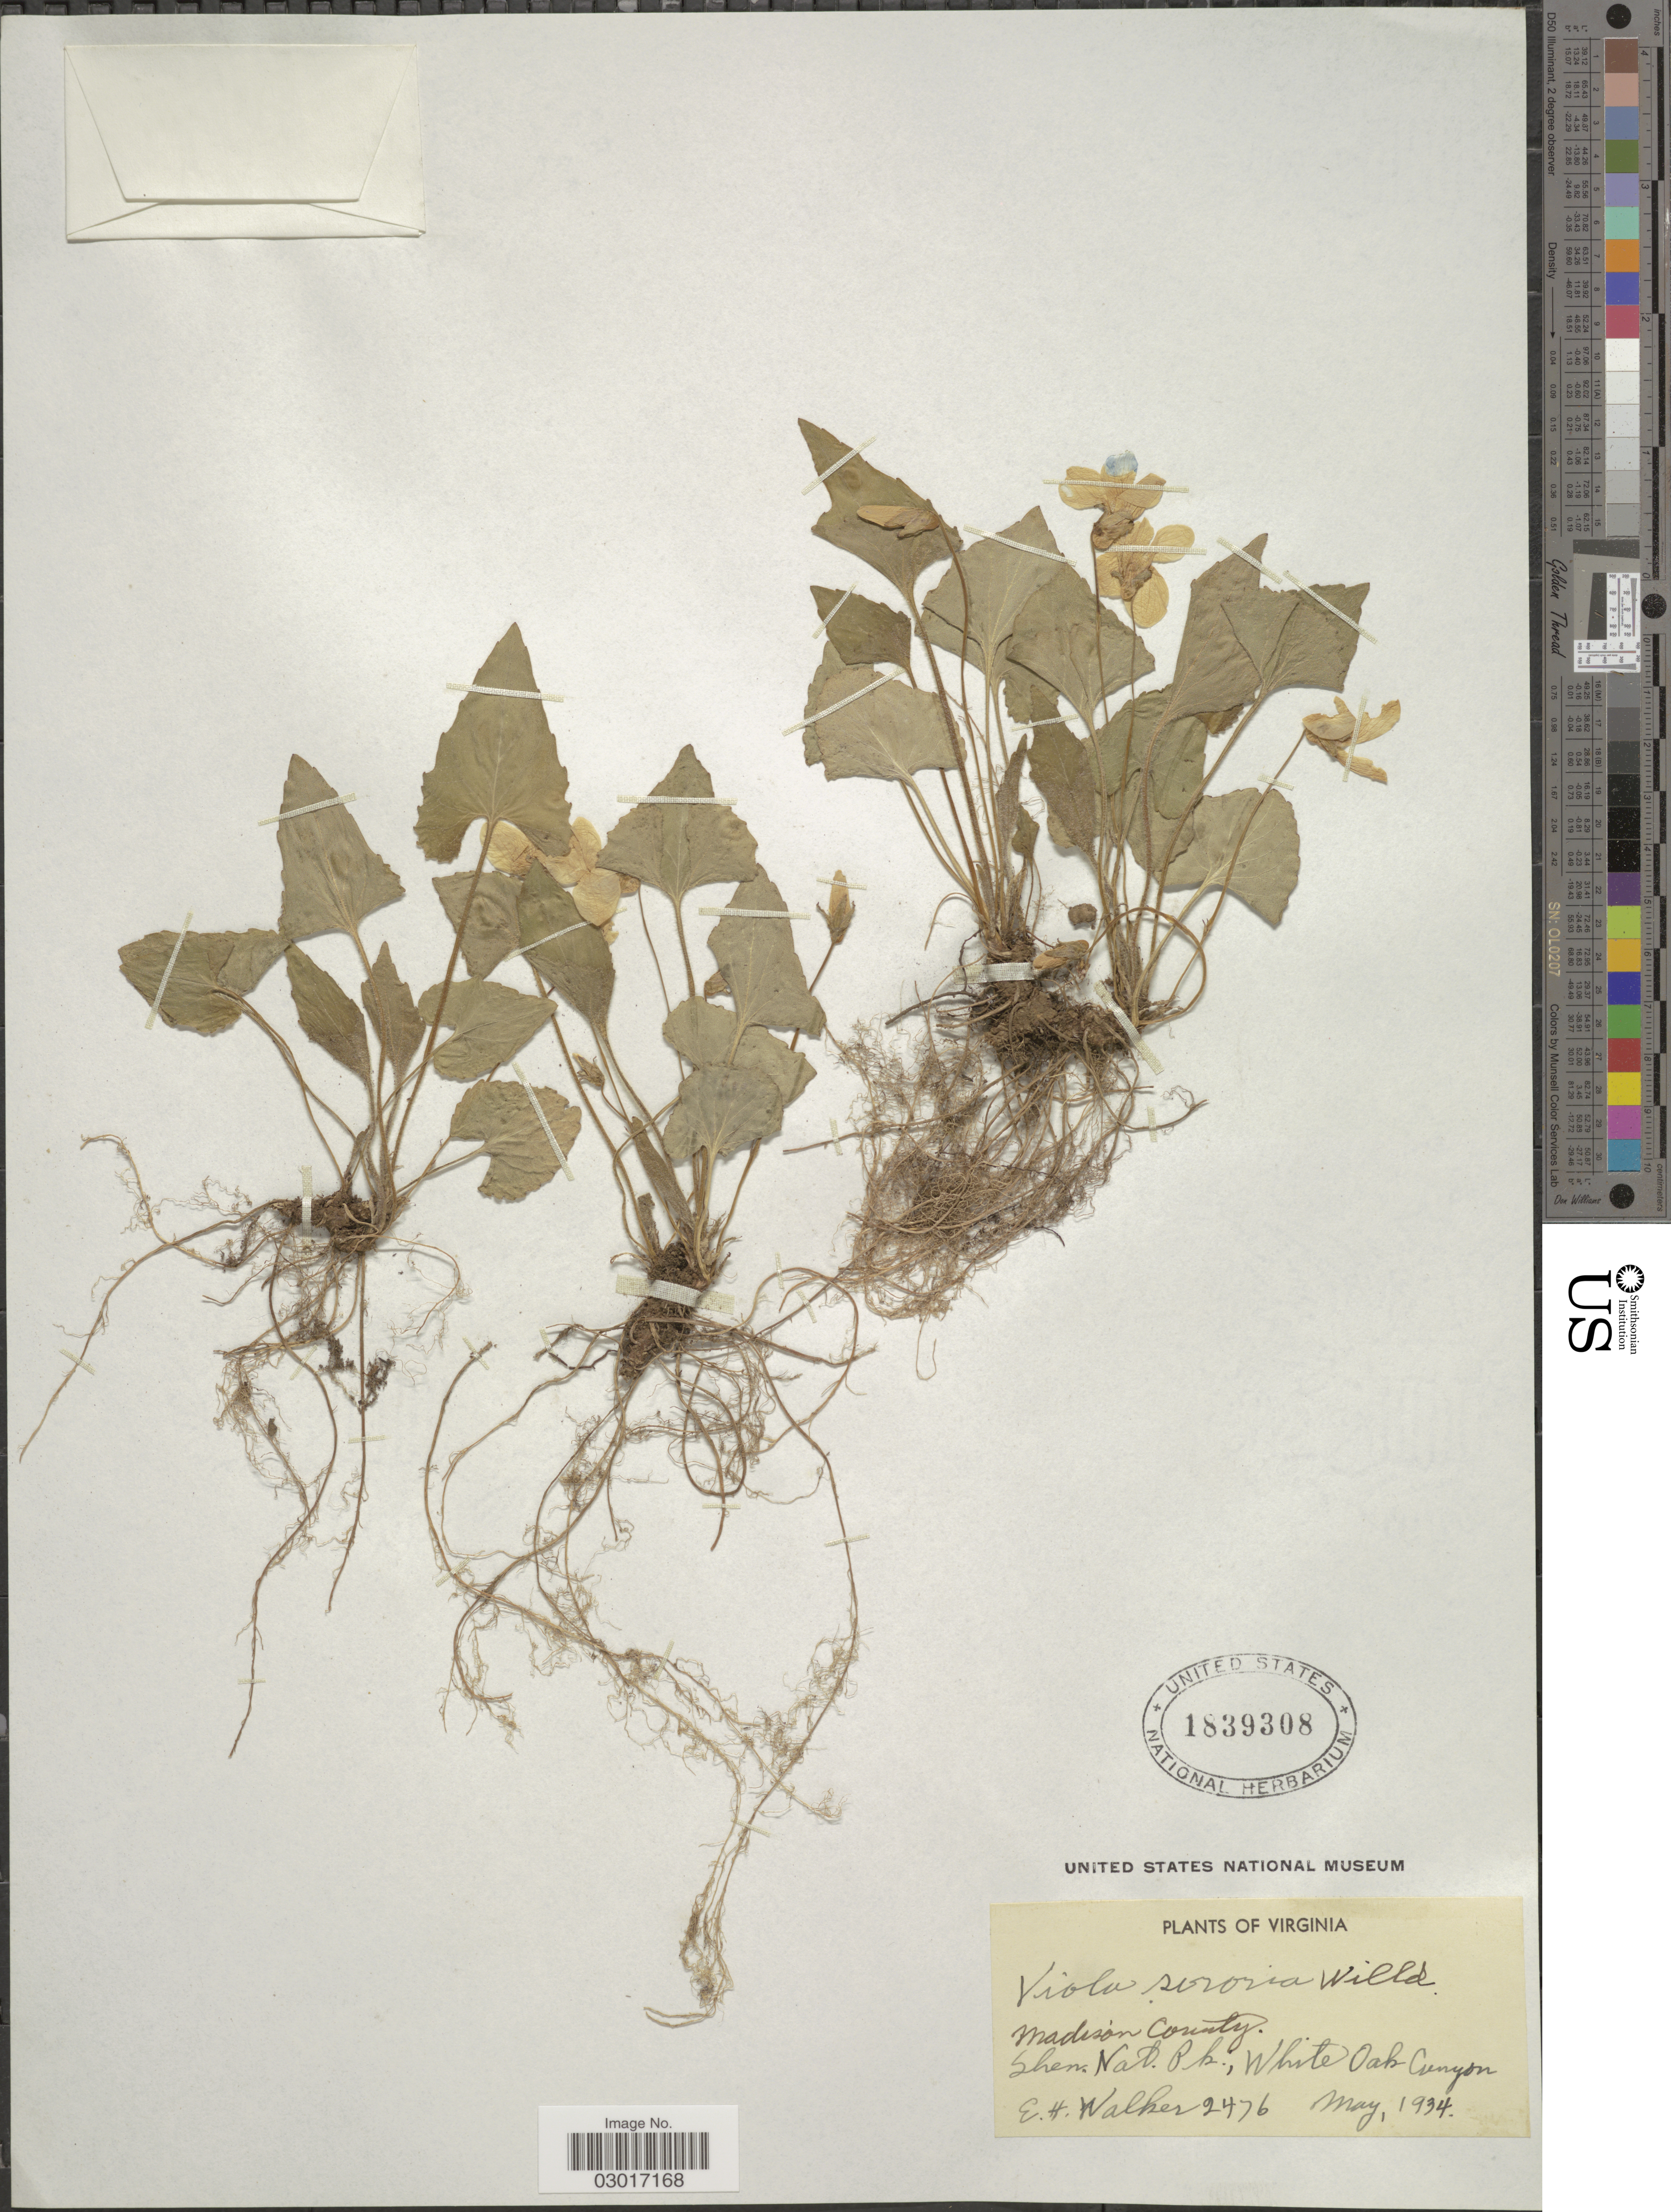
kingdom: Plantae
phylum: Tracheophyta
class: Magnoliopsida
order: Malpighiales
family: Violaceae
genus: Viola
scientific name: Viola sororia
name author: Willd.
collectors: E. H. Walker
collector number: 2476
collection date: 1934-05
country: United States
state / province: Virginia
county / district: Madison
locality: Shen. Nat. Pk., White Oak Canyon.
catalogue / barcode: US 1839308